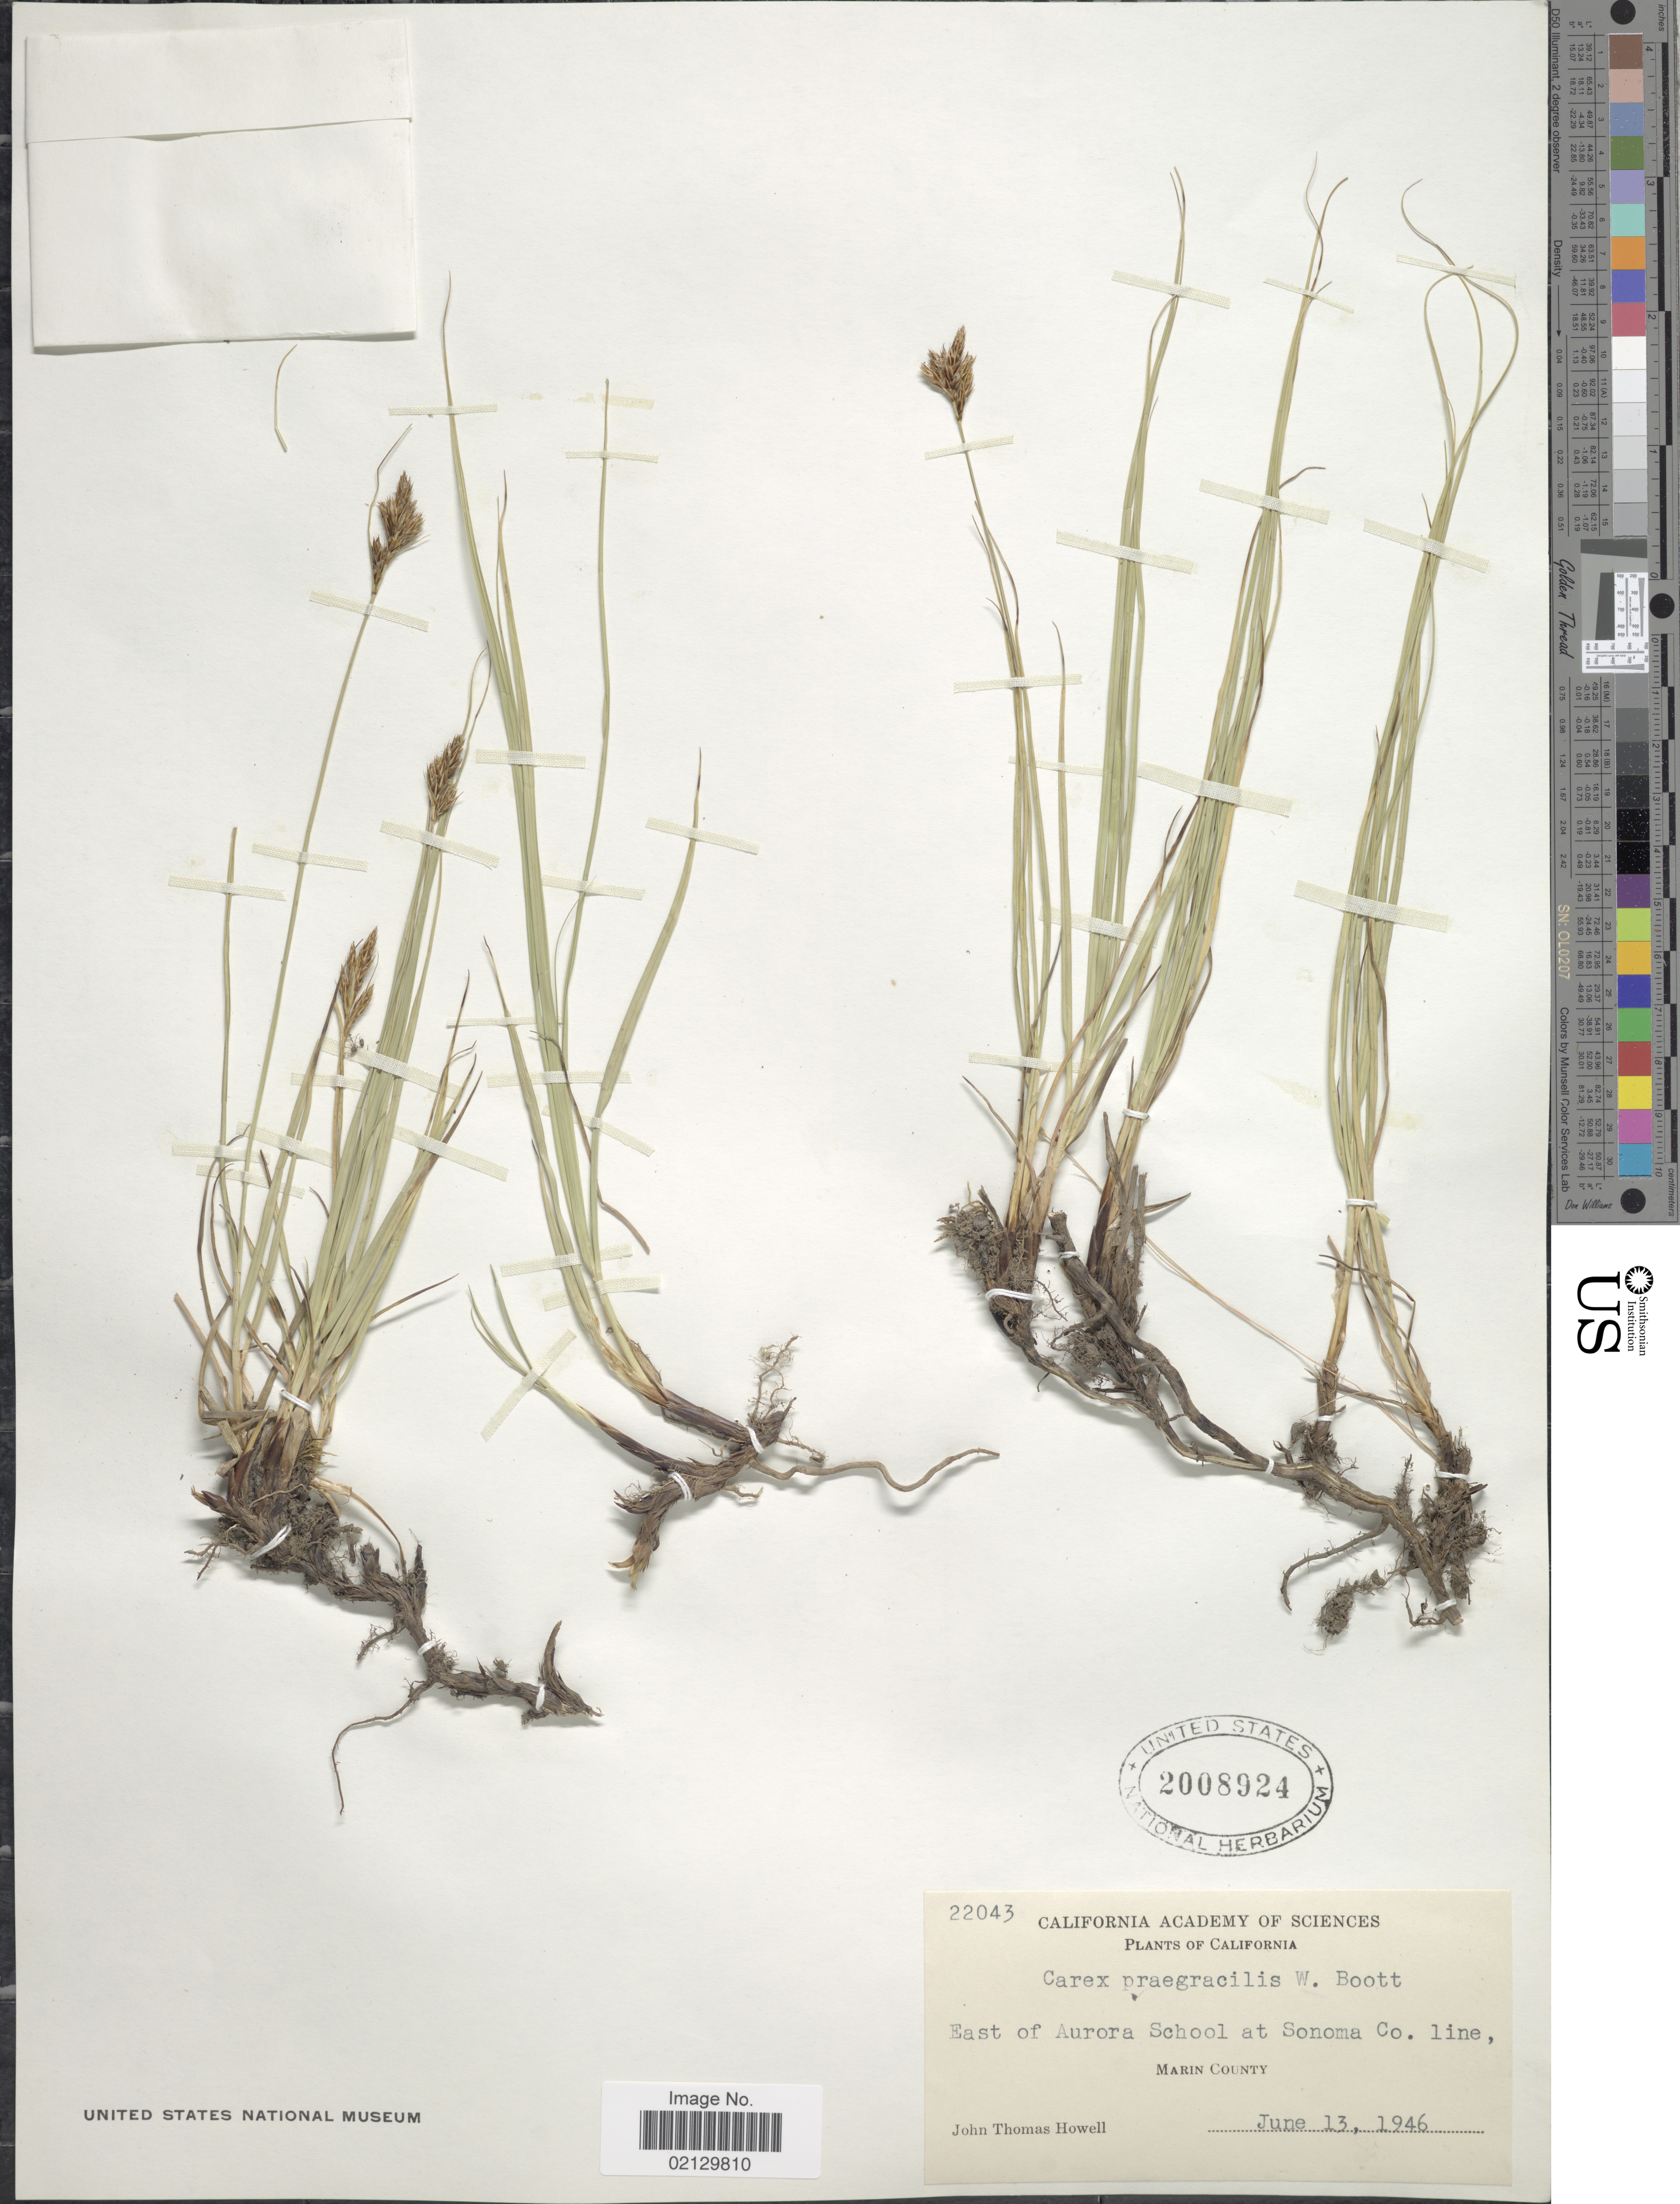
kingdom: Plantae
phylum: Tracheophyta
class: Liliopsida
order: Poales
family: Cyperaceae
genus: Carex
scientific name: Carex praegracilis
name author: W. Boott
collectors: J. T. Howell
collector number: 22043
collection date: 1946-06-13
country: United States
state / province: California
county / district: Marin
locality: California, East of Aurora School at Sonoma Co. line. Marin County.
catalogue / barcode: US 2008924